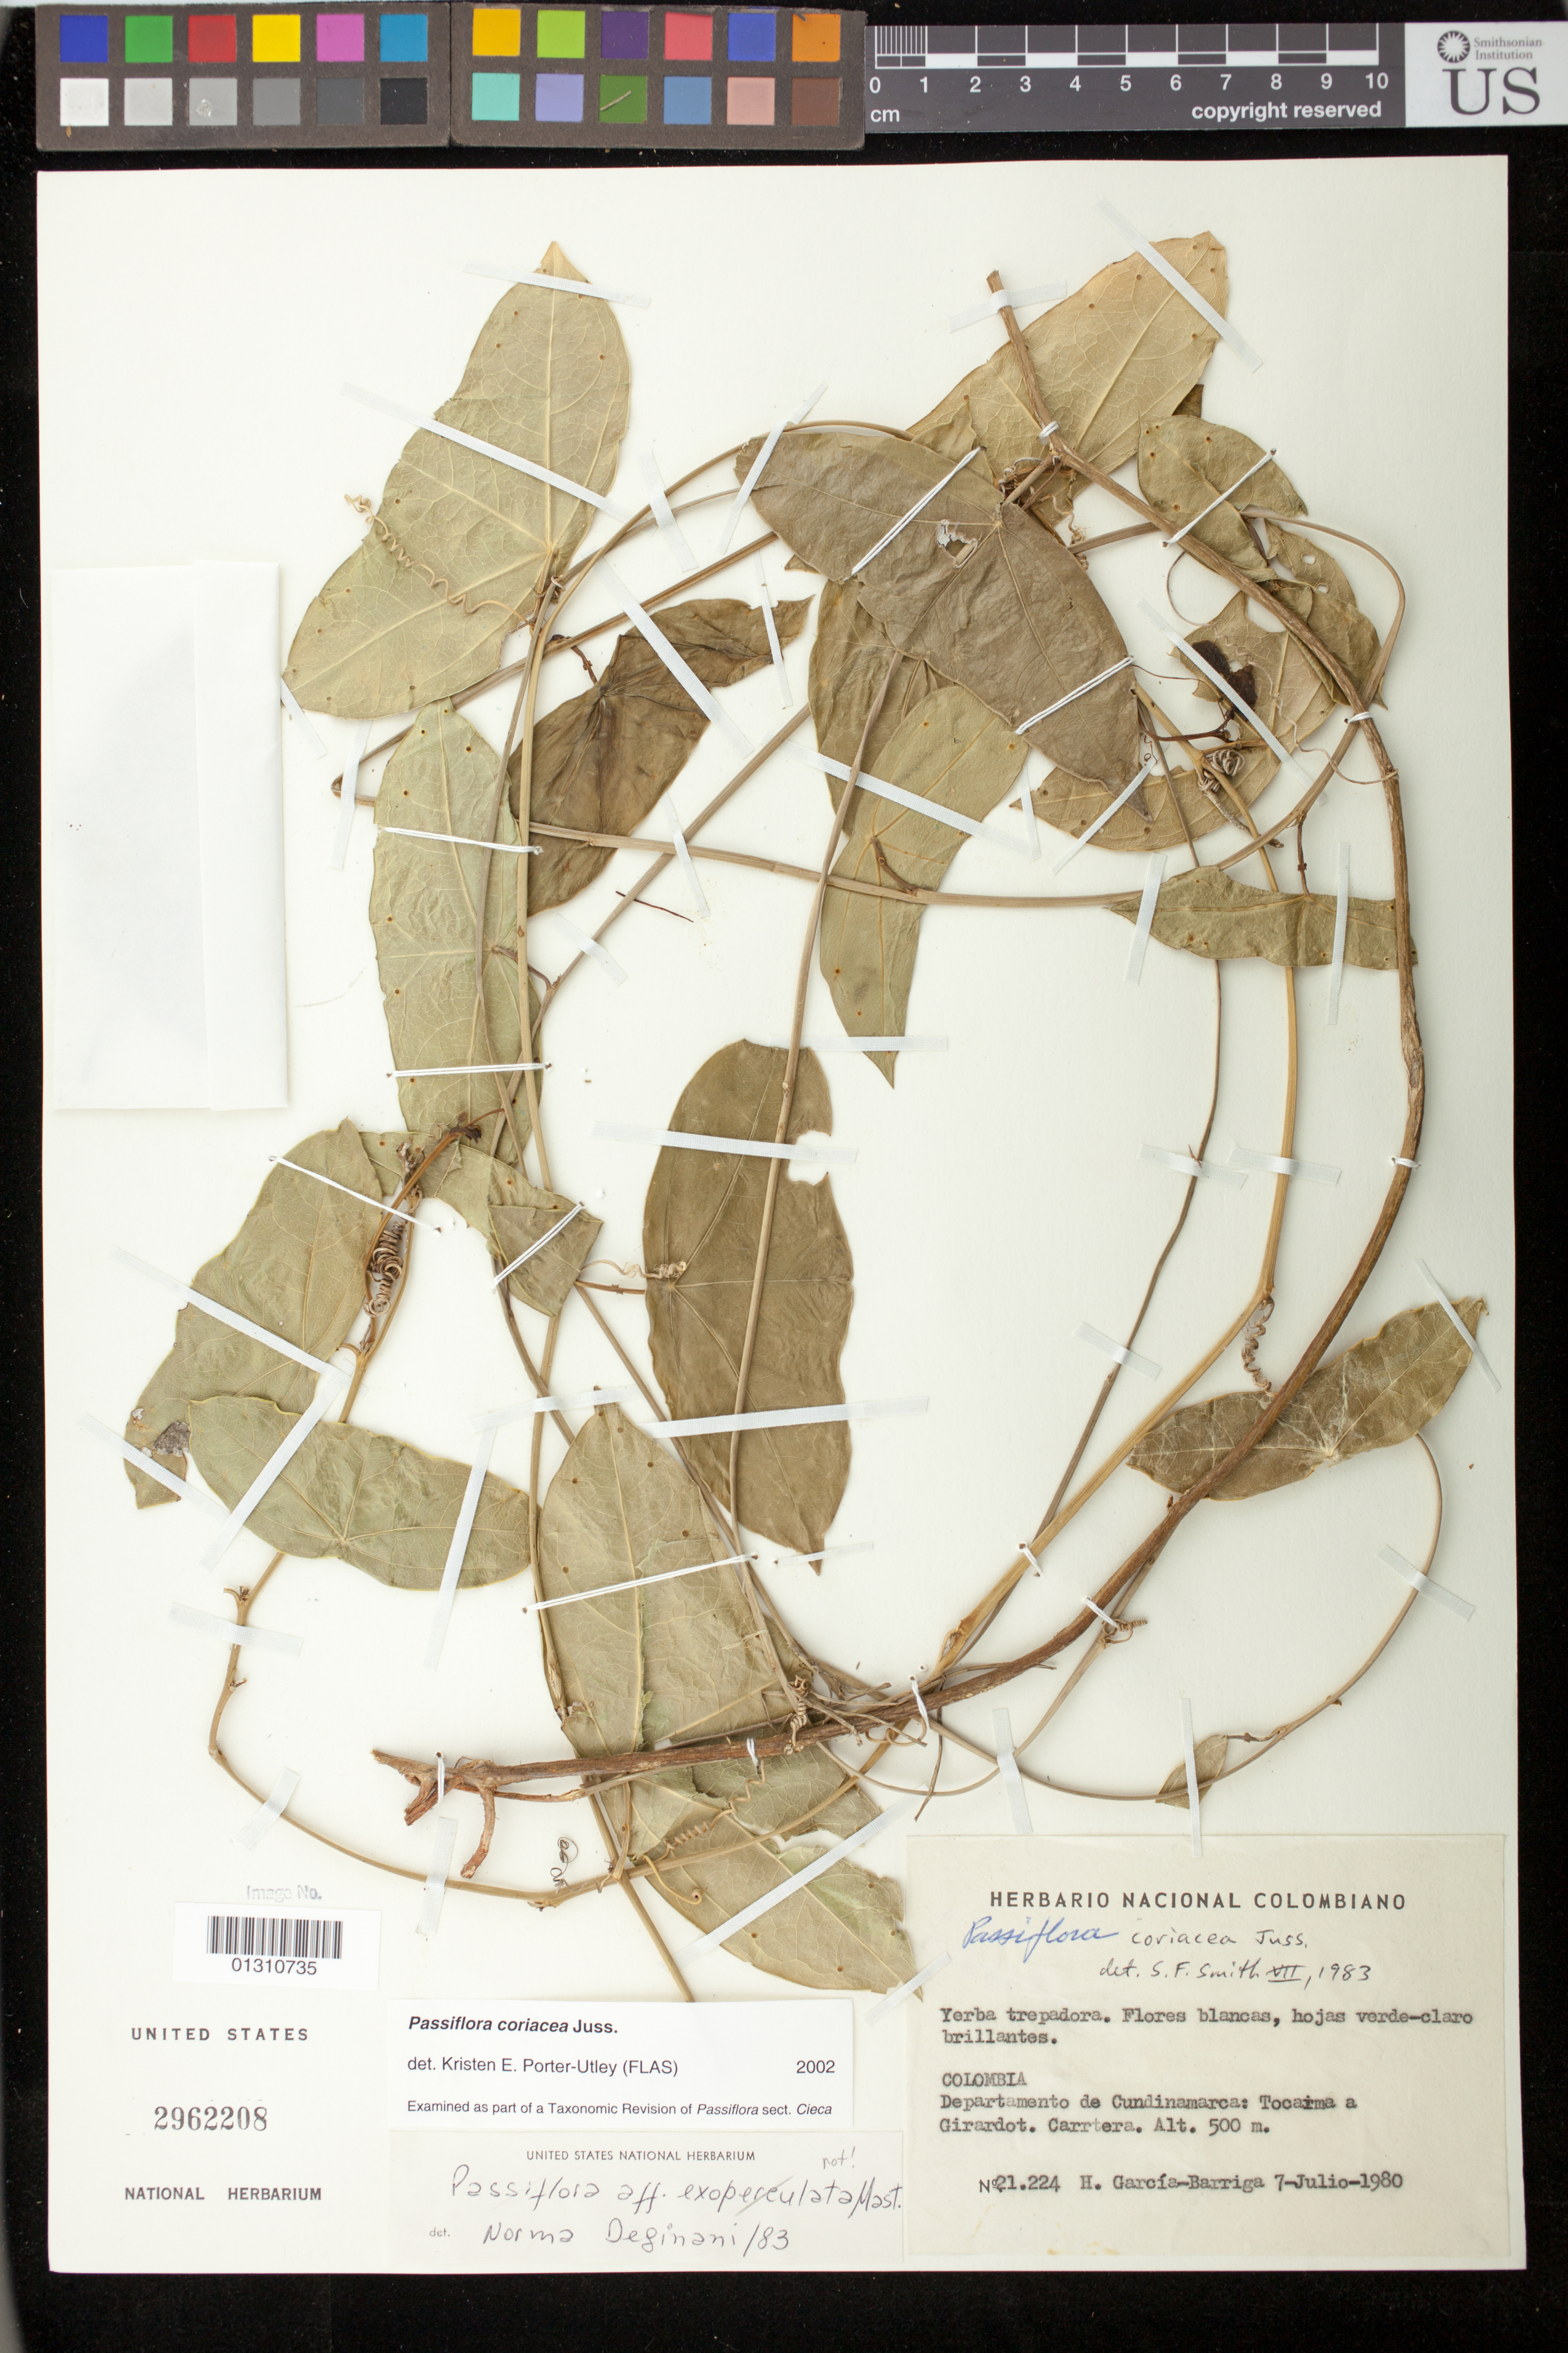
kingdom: Plantae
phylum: Tracheophyta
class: Magnoliopsida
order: Malpighiales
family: Passifloraceae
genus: Passiflora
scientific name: Passiflora coriacea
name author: A. Juss.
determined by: Porter-Utley, Kristen E.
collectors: H. García Barriga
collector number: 21.224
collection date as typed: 7 Jul 1980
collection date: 1980-07-07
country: Colombia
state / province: Cundinamarca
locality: Tocaima a Girardot. Carretera.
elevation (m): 500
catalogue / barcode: US 2962208